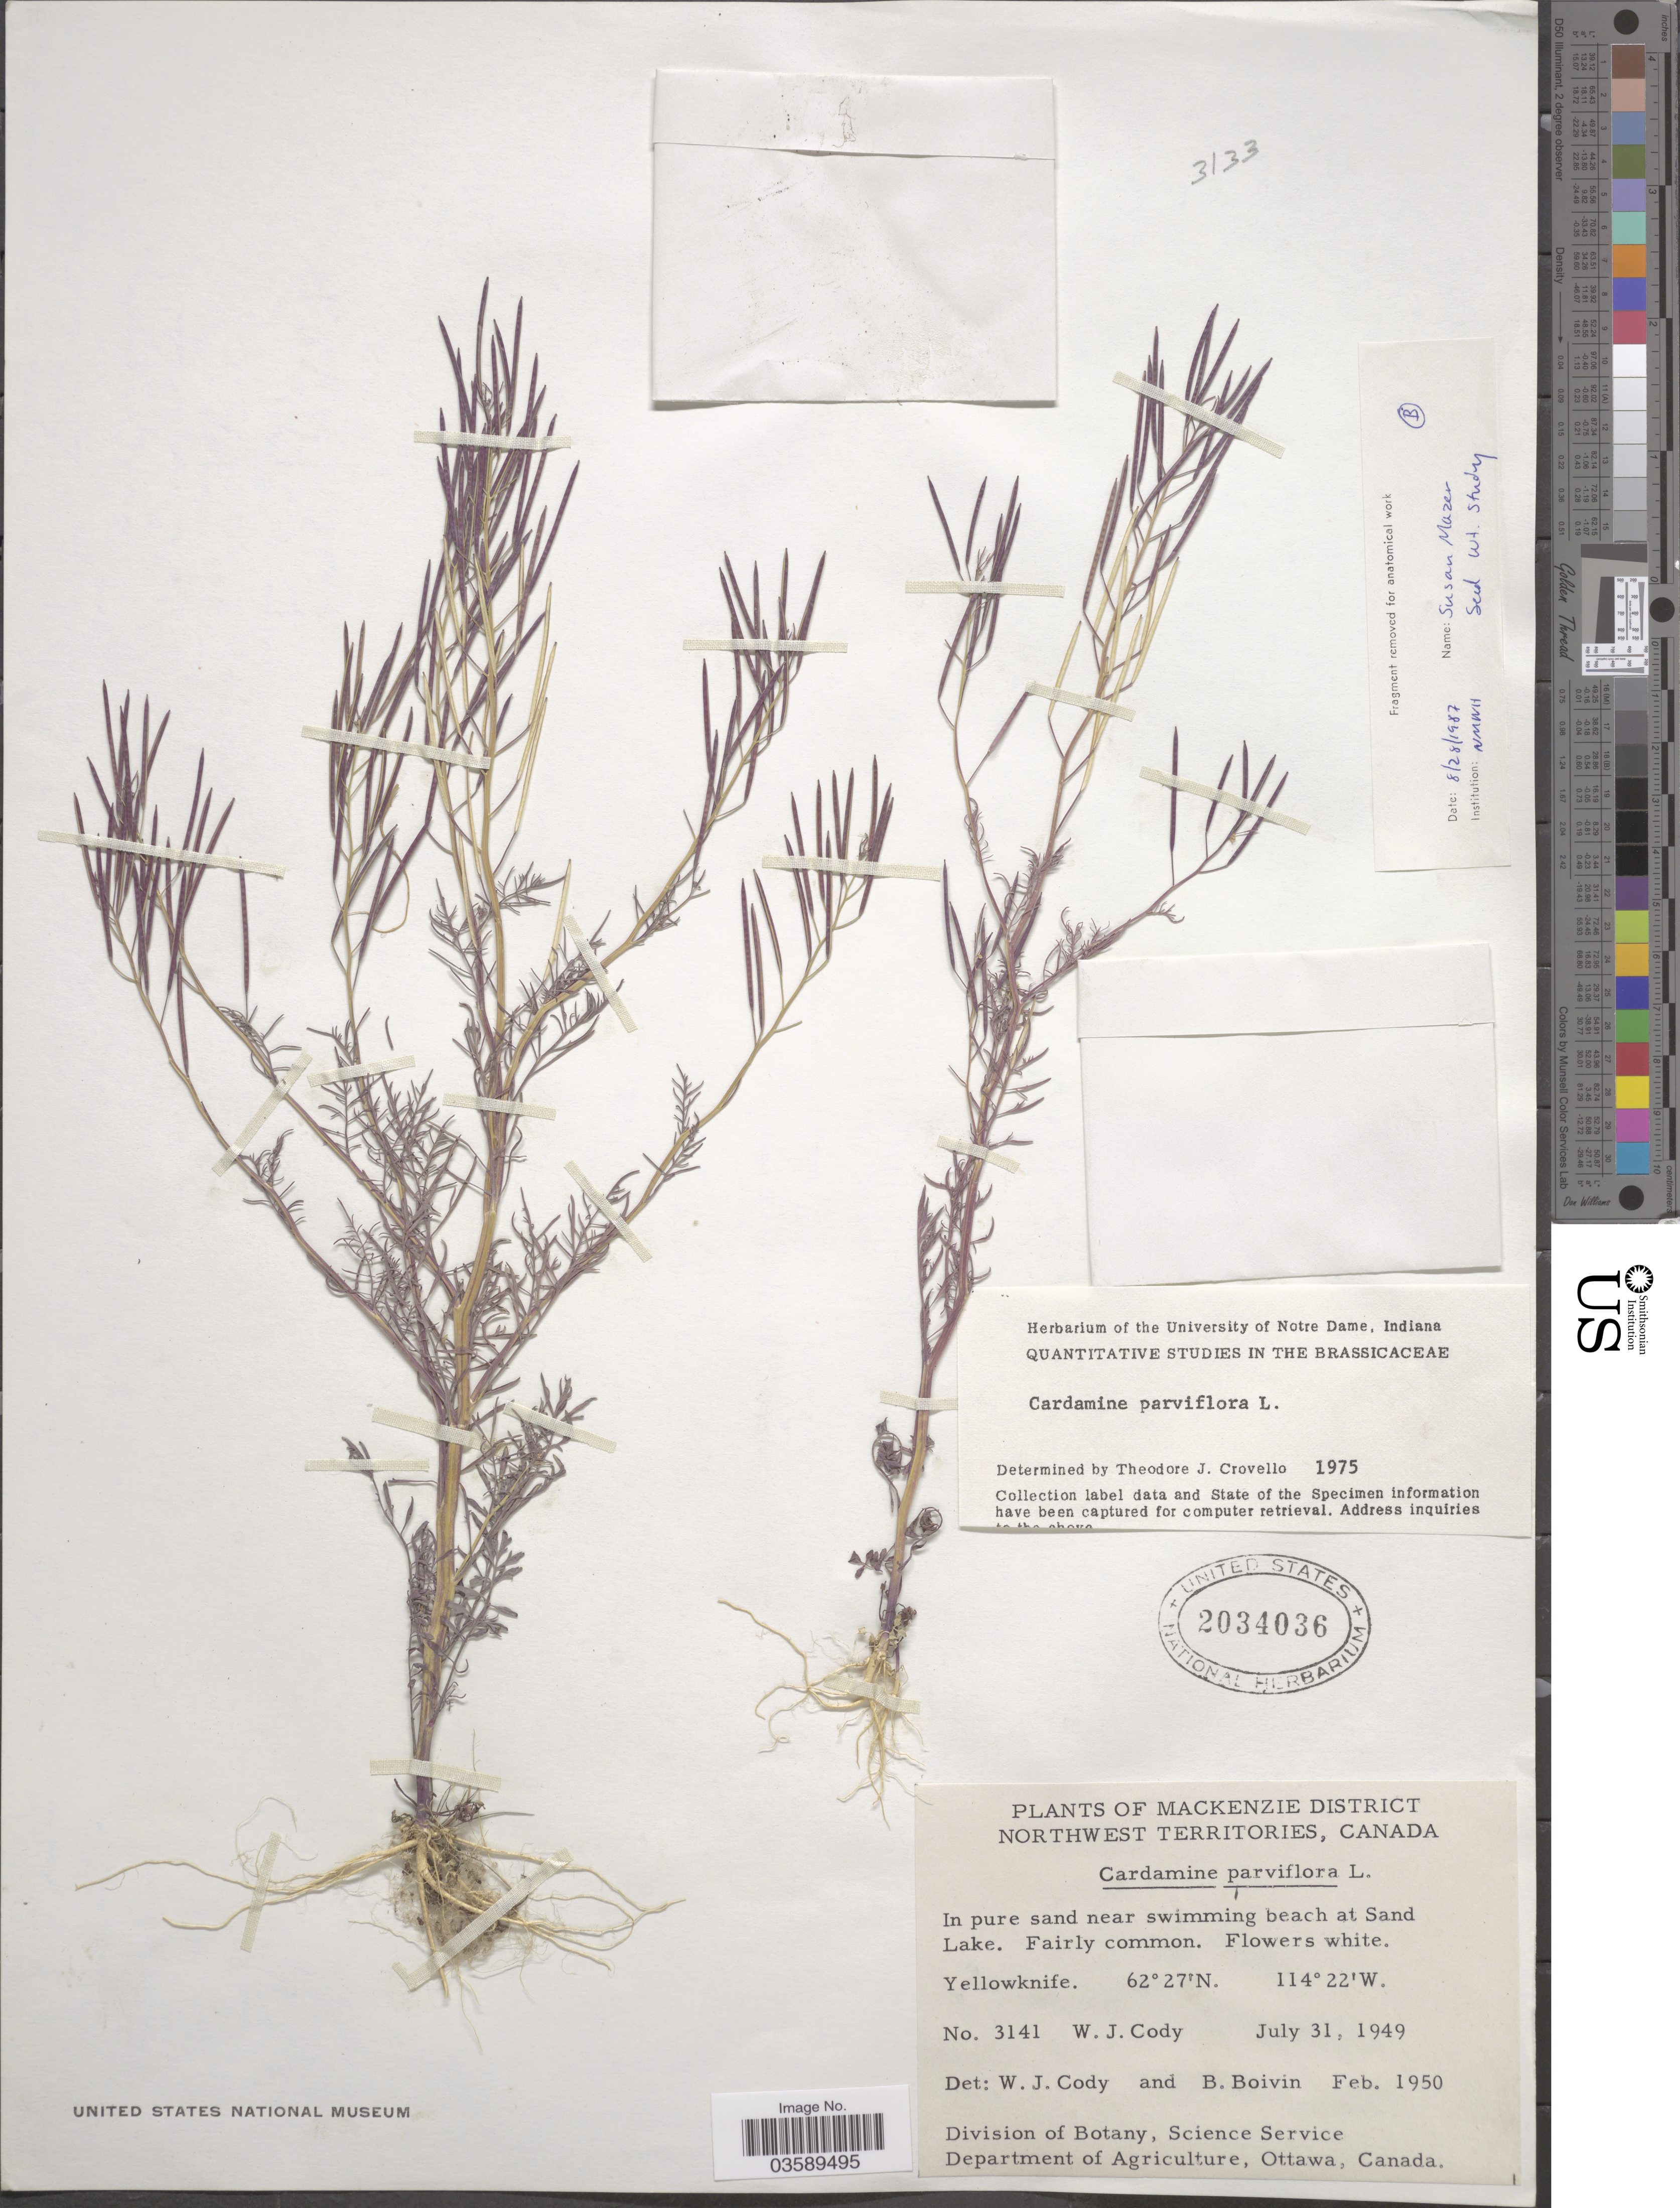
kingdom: Plantae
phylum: Tracheophyta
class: Magnoliopsida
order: Brassicales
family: Brassicaceae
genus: Cardamine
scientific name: Cardamine parviflora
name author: L.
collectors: W. Cody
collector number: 3141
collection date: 1949-07-31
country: Canada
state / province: Northwest Territories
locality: Mackenzie District Northwest Territories. In pure sand near swimming beach at Sand Lake. Yellowknife.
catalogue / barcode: US 2034036